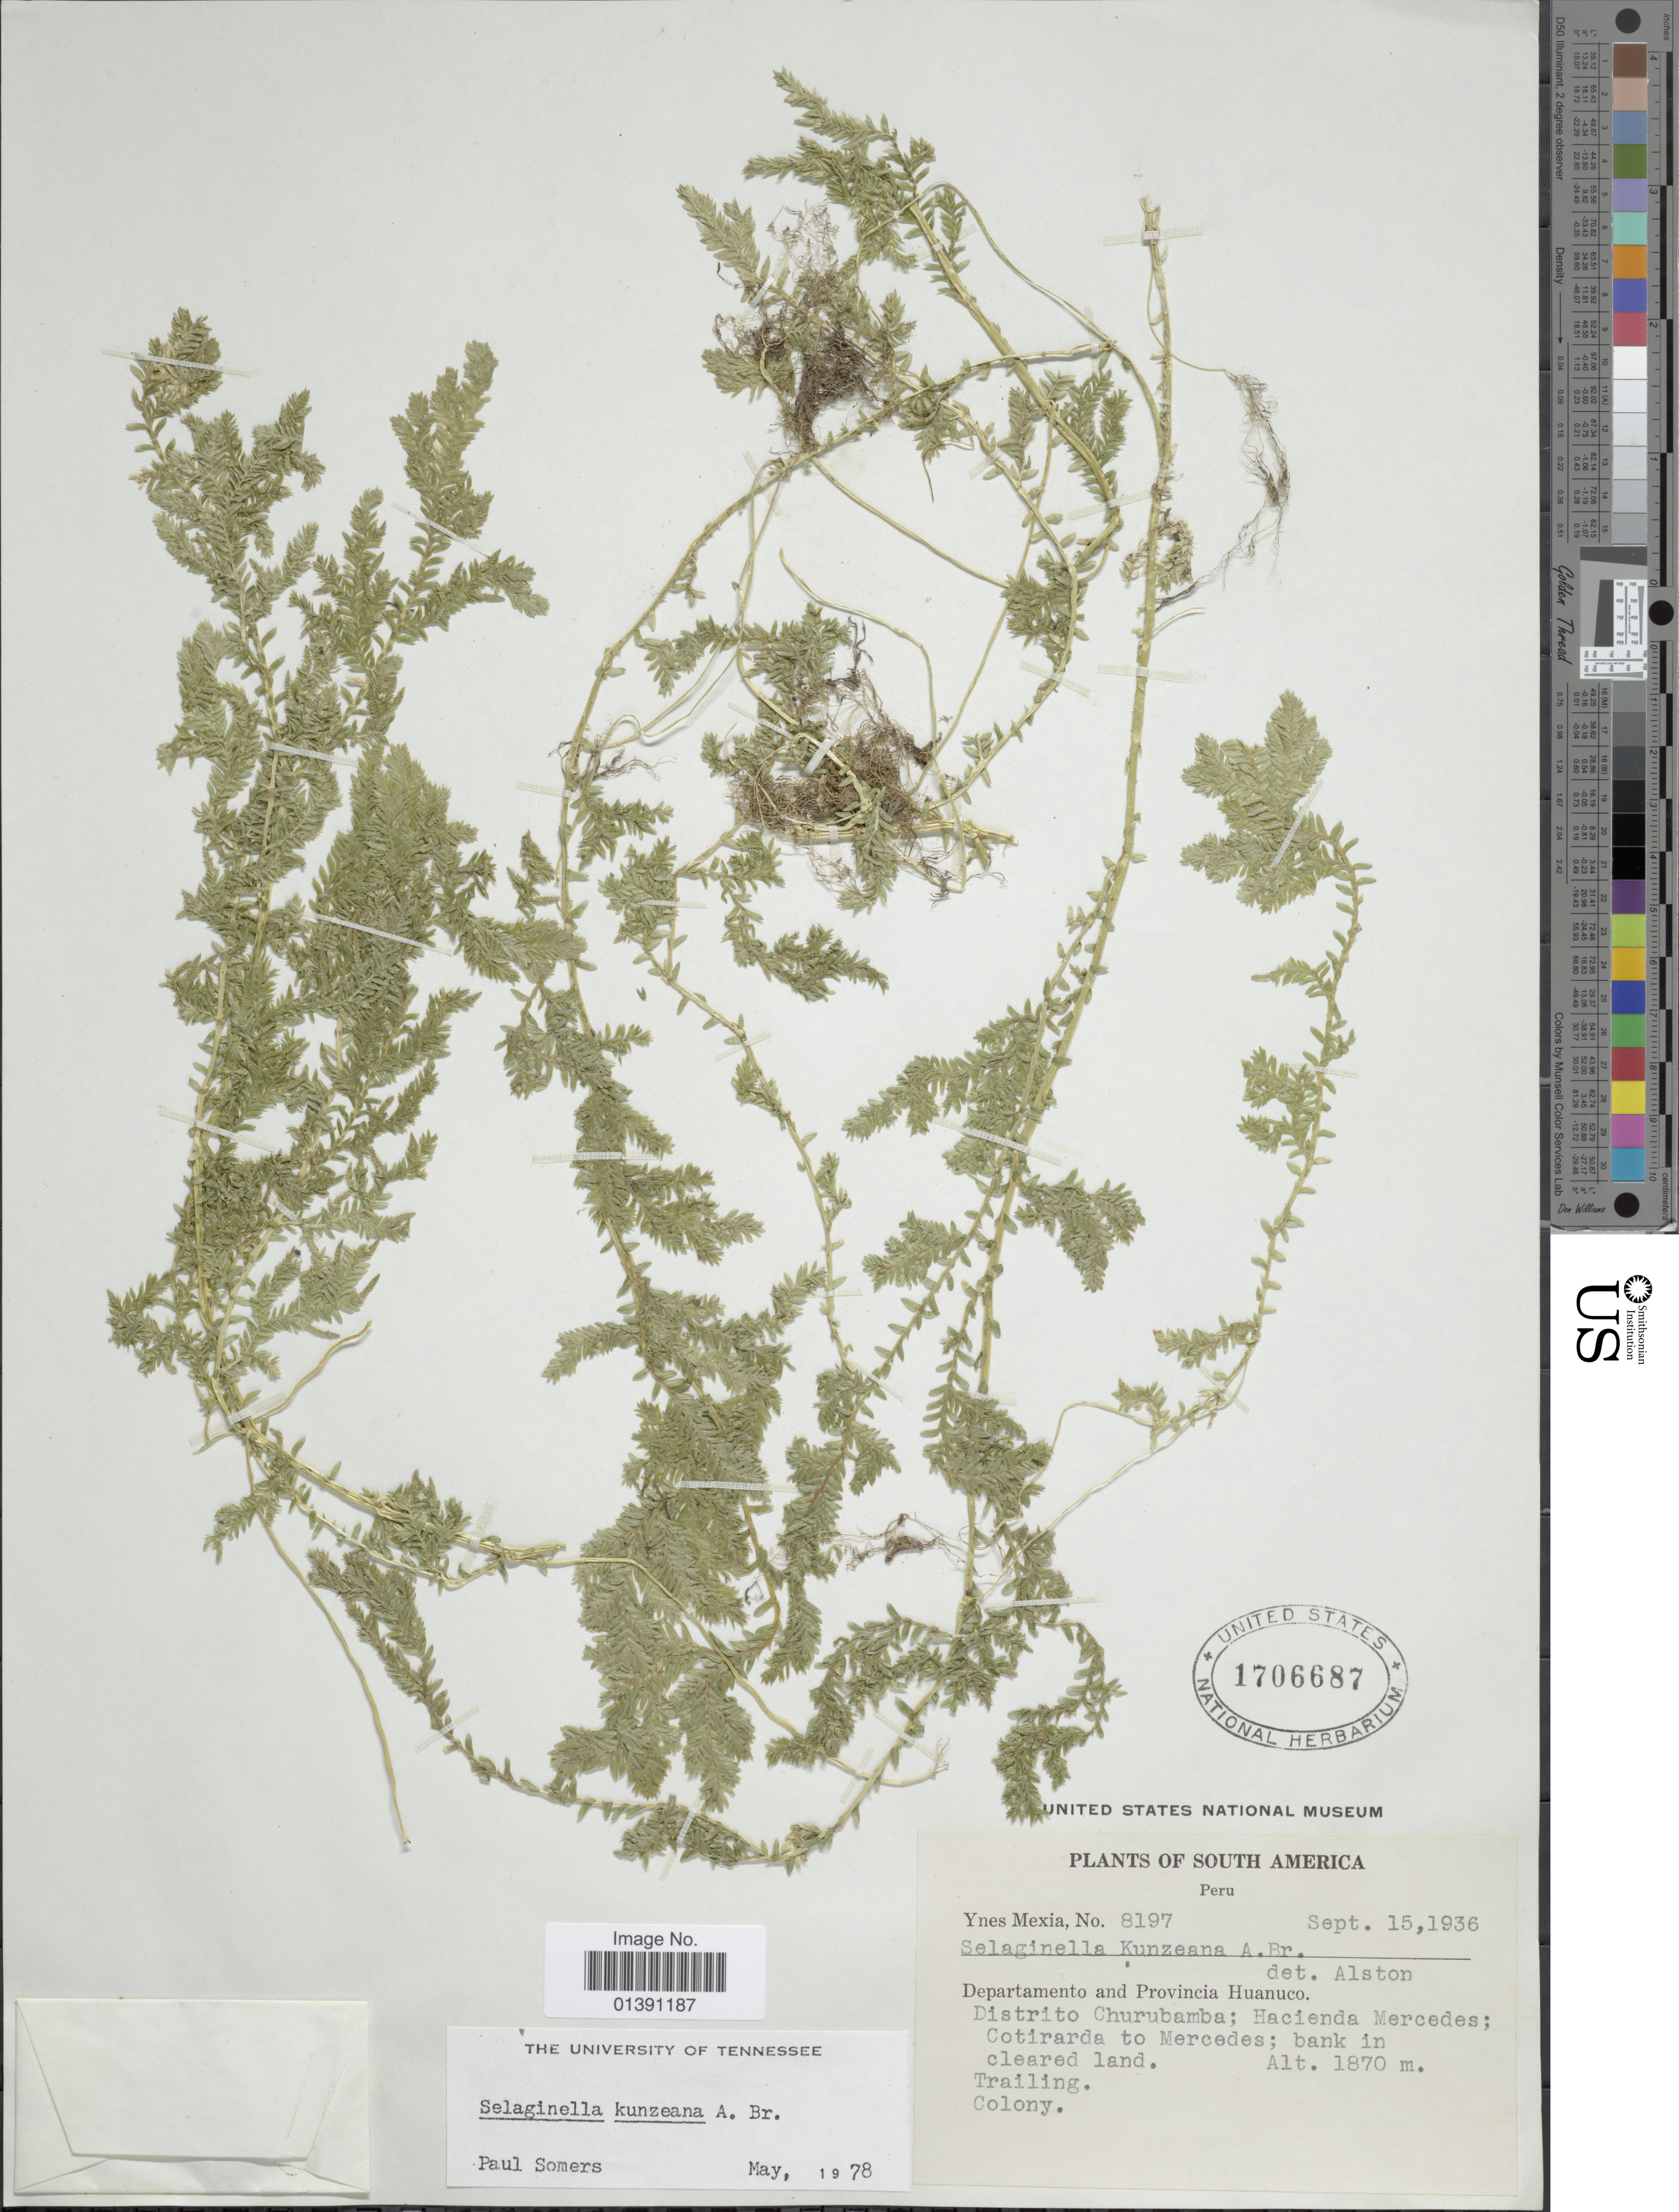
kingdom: Plantae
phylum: Tracheophyta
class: Lycopodiopsida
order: Selaginellales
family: Selaginellaceae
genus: Selaginella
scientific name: Selaginella kunzeana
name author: A. Br.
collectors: Y. Mexia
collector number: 8197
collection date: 1936-09-15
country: Peru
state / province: Huánuco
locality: Departamento Huanuco, Distrito Churubamba; Hacienda Mercedes; Cotirarda to Mercedes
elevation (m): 1870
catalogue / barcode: US 1706687